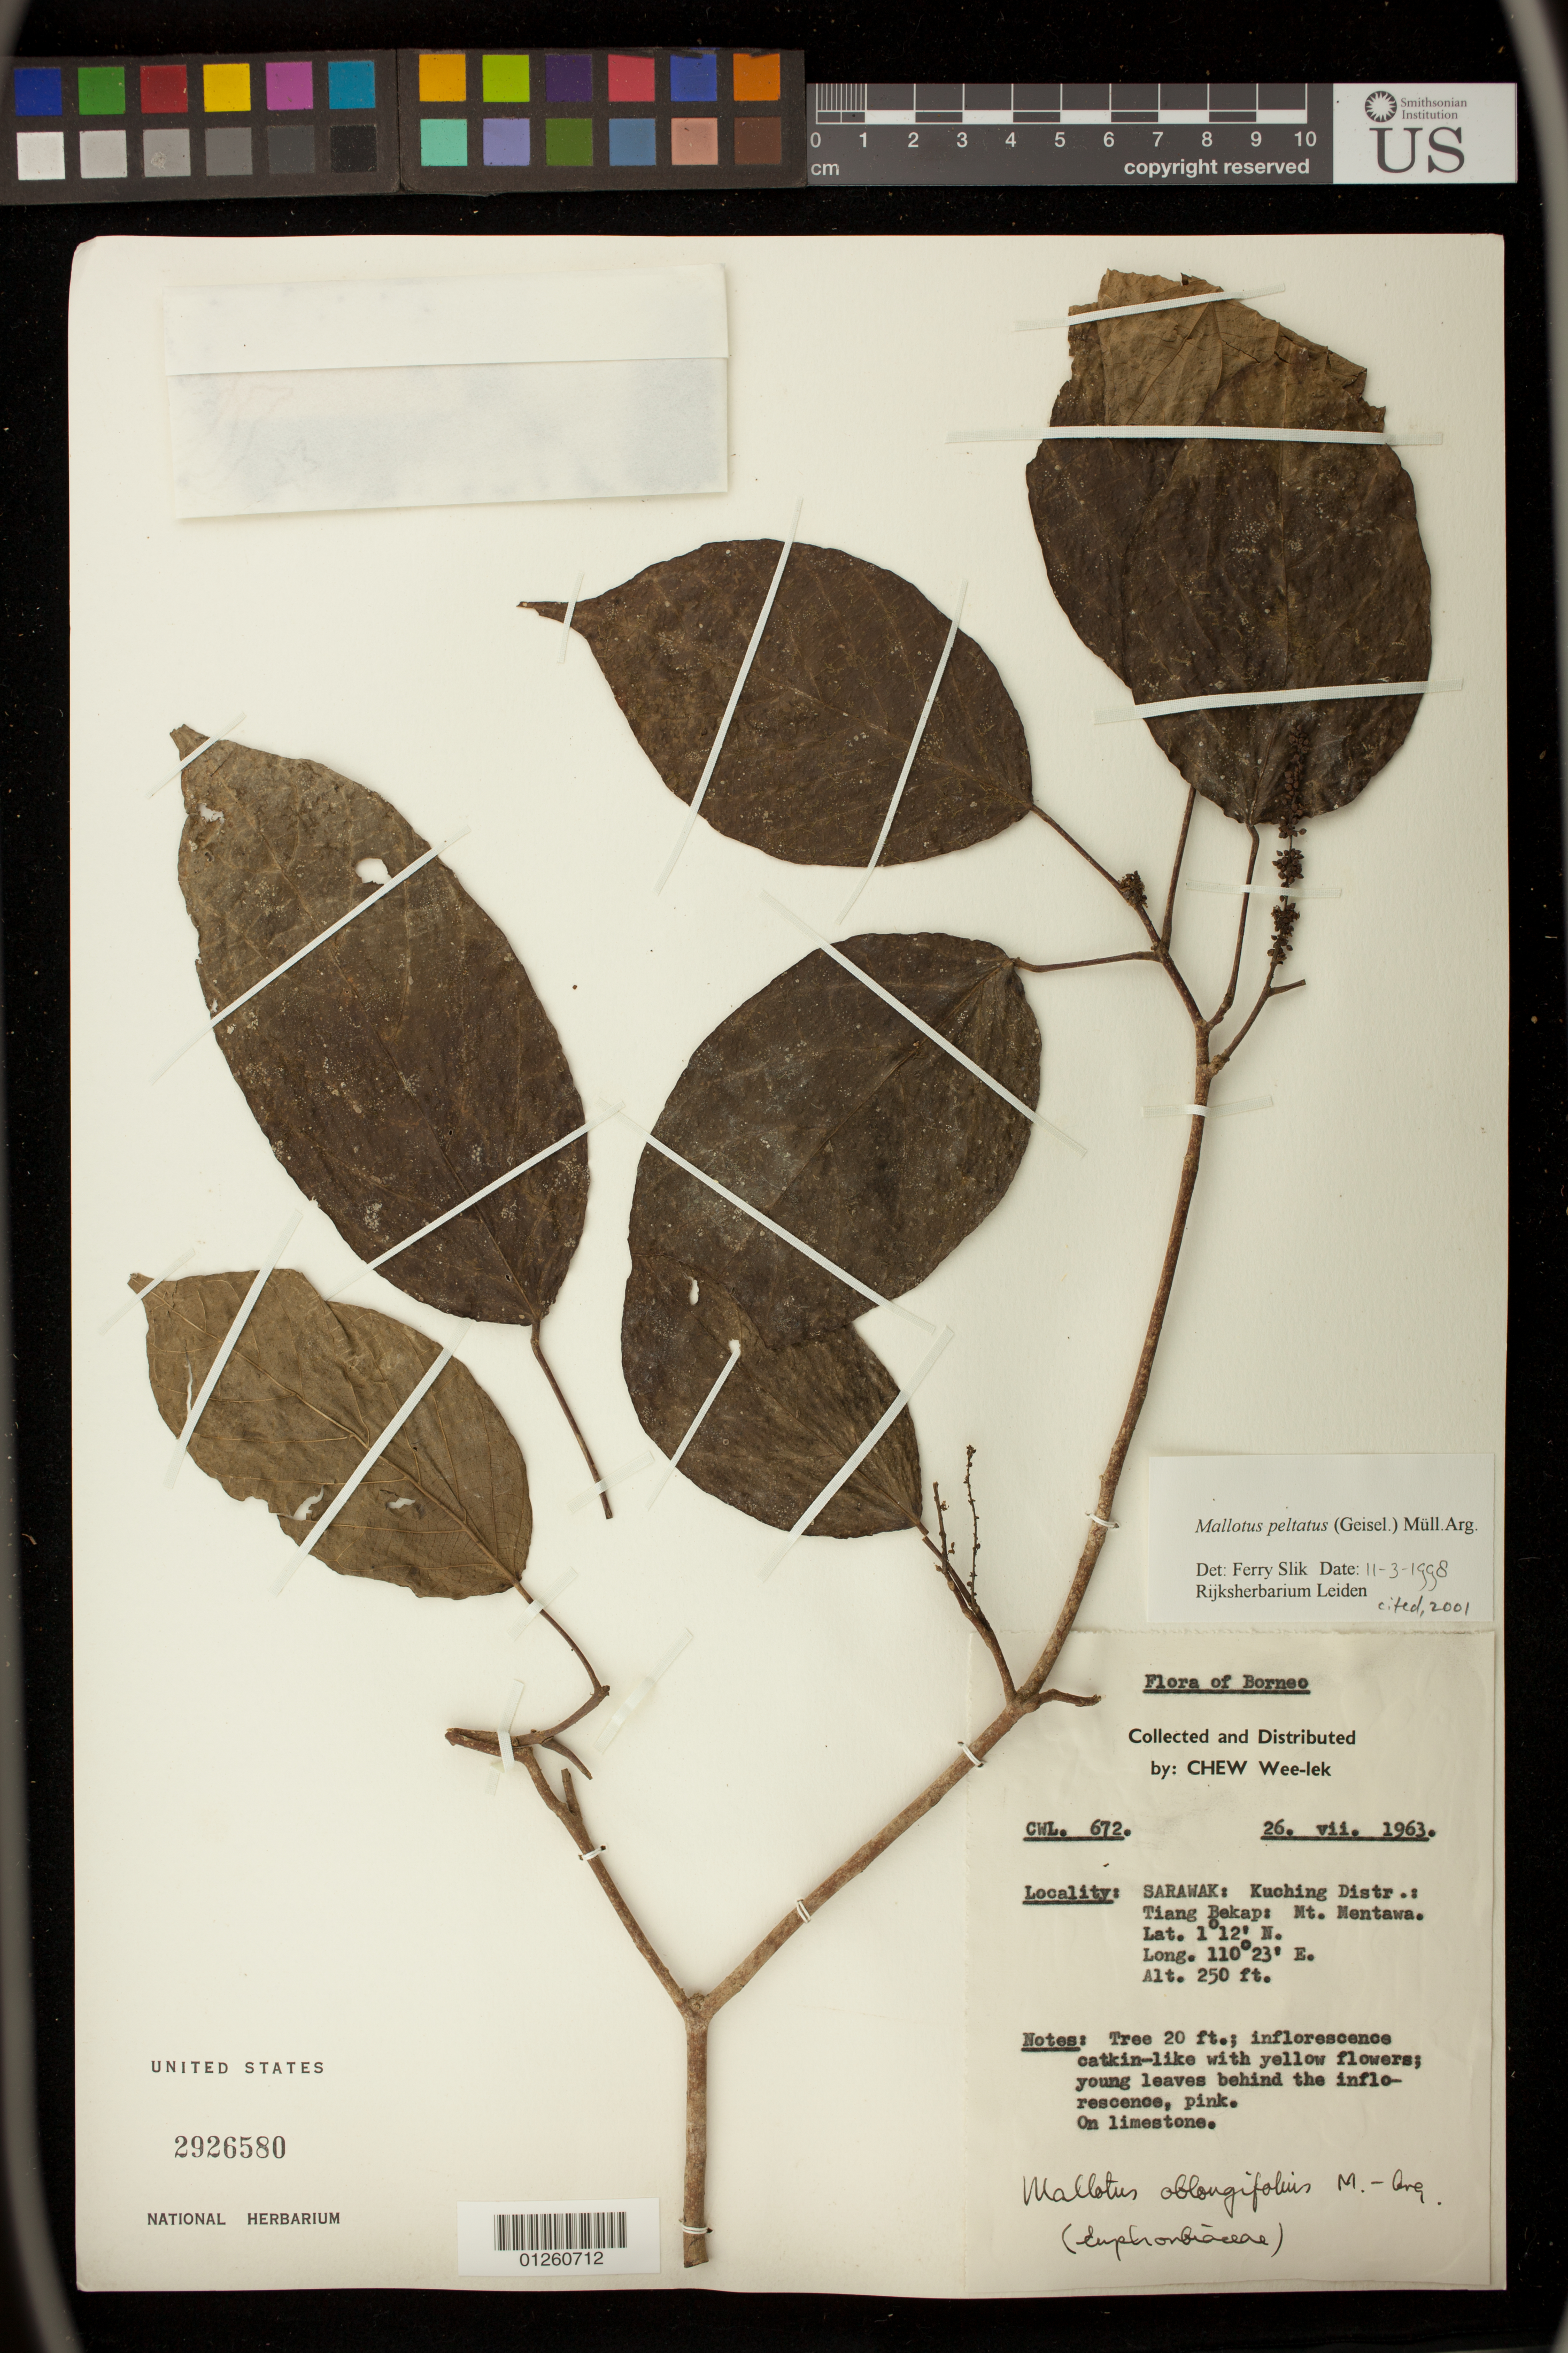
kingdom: Plantae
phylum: Tracheophyta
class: Magnoliopsida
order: Malpighiales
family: Euphorbiaceae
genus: Mallotus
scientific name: Mallotus peltatus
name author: (Geiseler) Müll. Arg.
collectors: W. Chew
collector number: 672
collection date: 1963-07-26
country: Malaysia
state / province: Sarawak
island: Borneo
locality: Borneo. Kuching Distr.: Tiang Bekap: Mt. Mentawa.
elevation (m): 76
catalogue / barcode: US 2926580